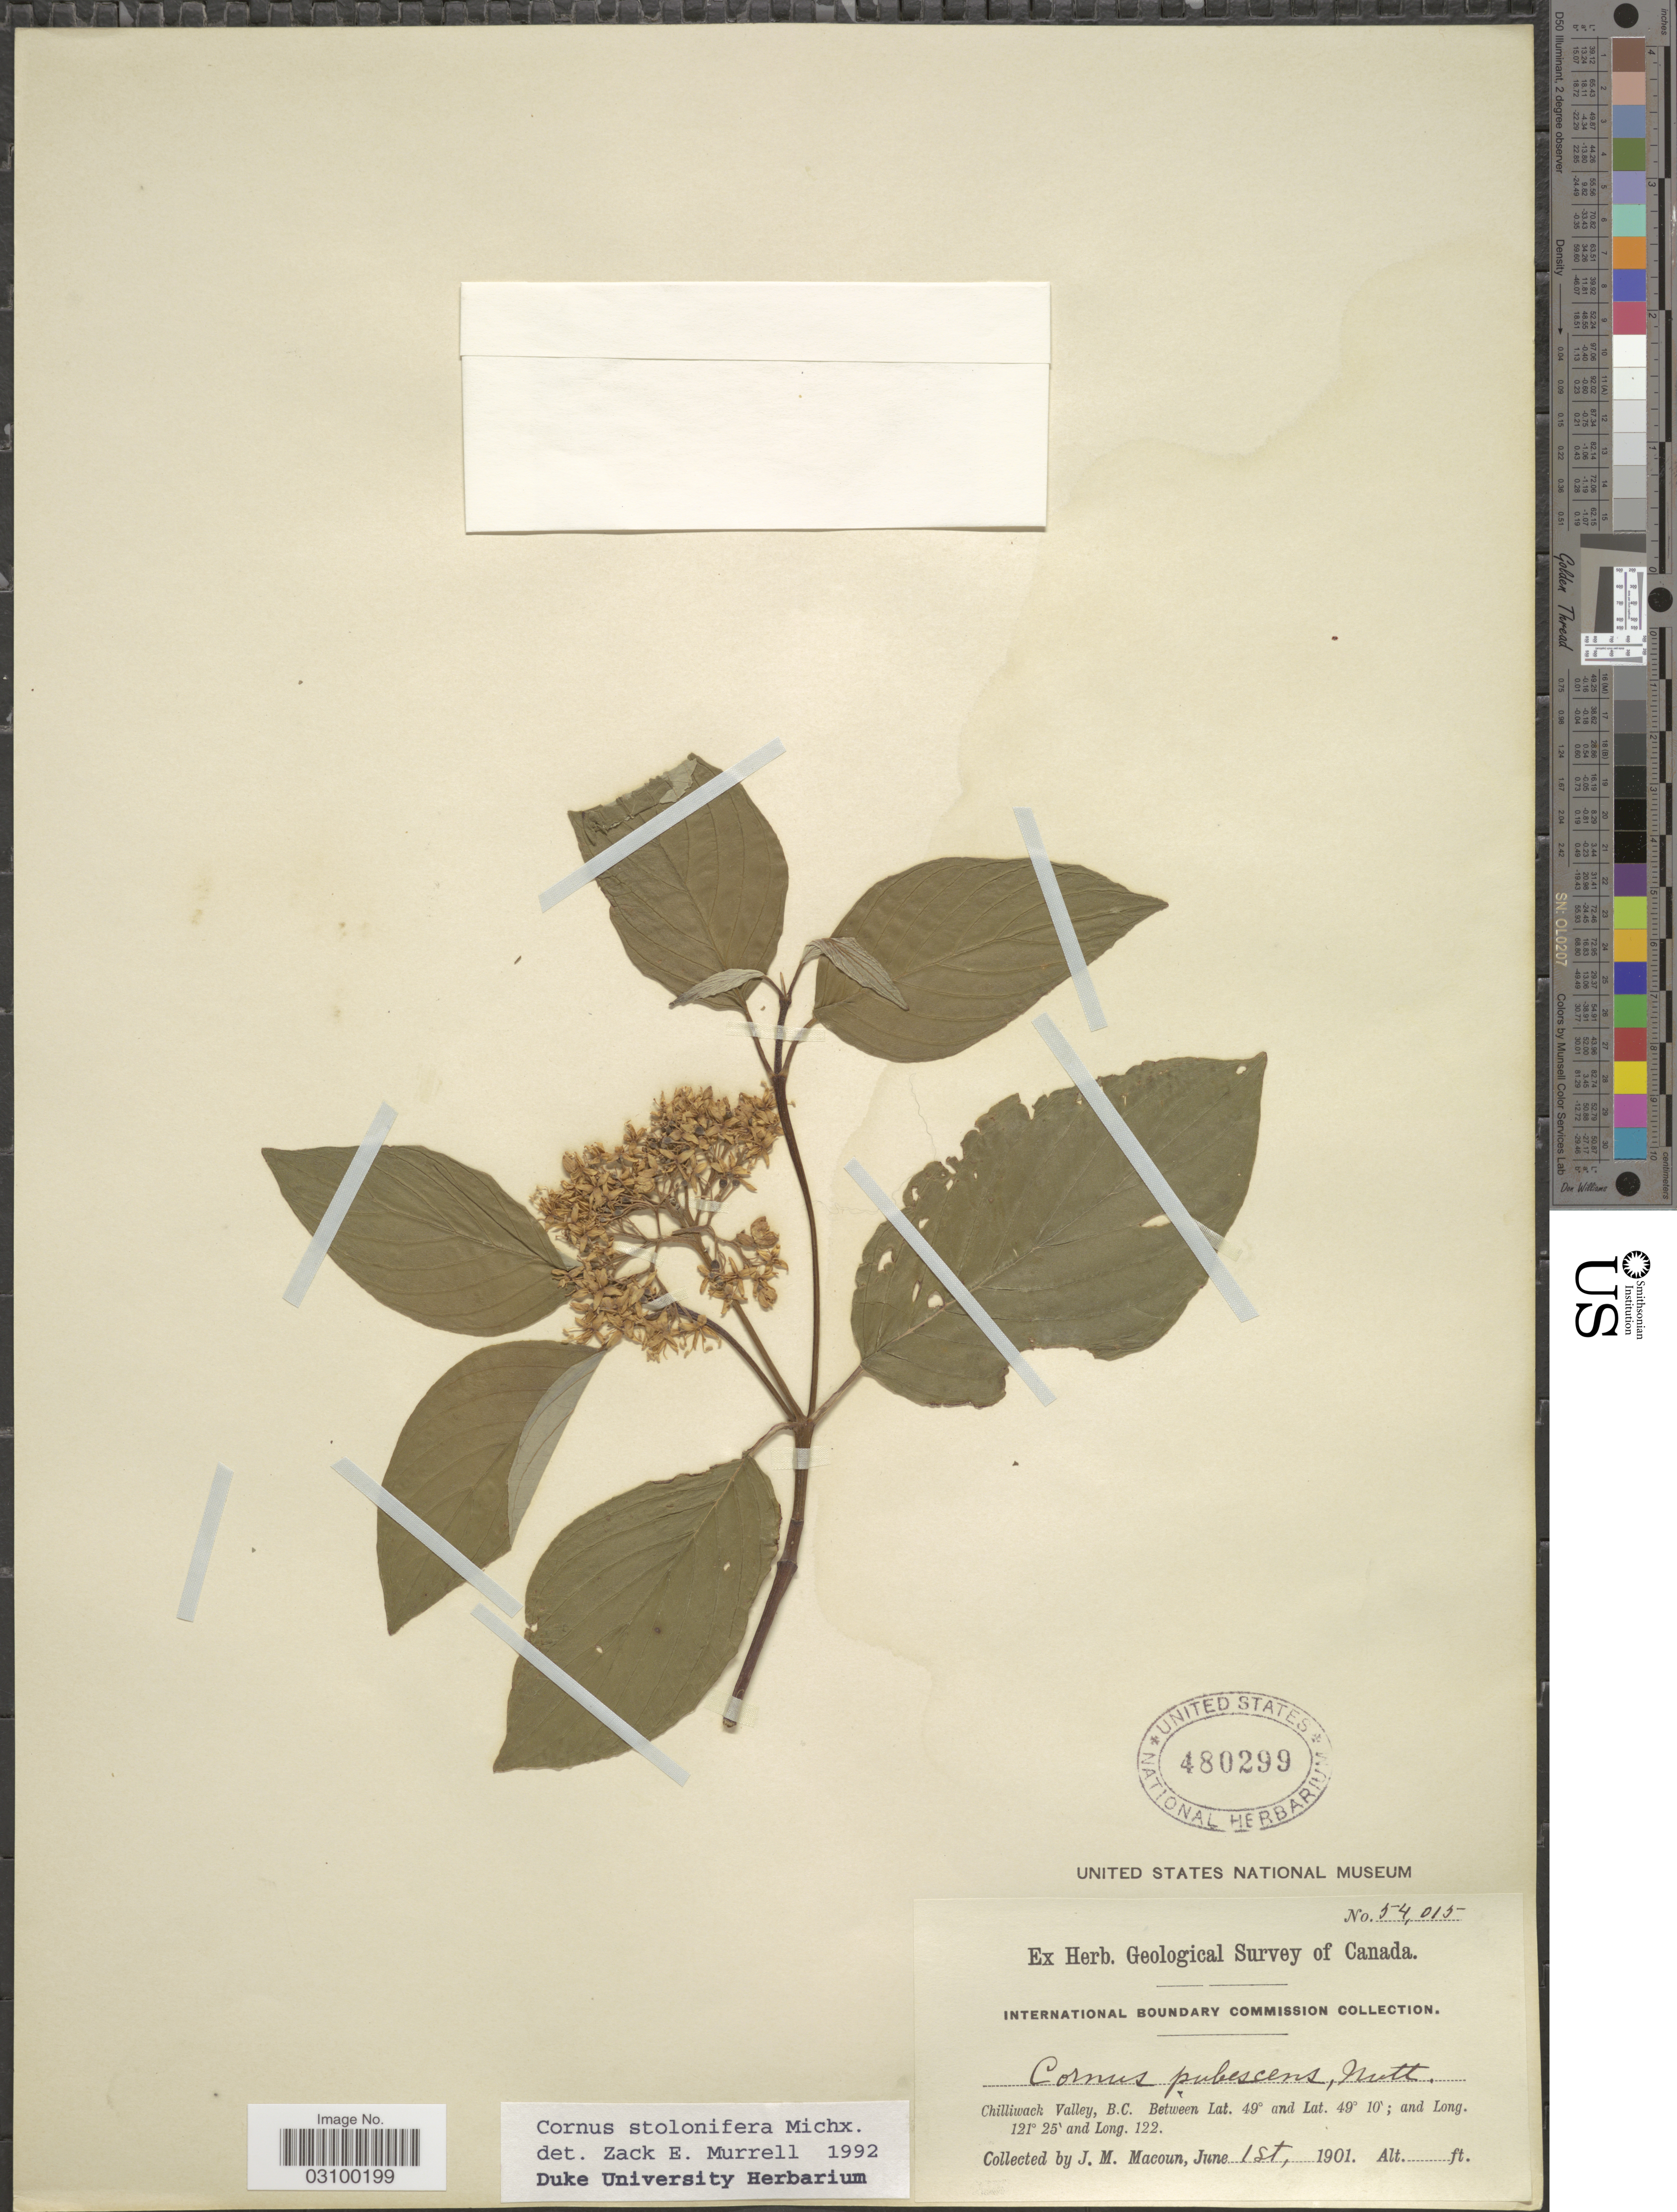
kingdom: Plantae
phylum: Tracheophyta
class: Magnoliopsida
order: Cornales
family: Cornaceae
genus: Cornus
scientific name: Cornus sericea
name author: L.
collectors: J. M. Macoun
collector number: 54015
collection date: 1901-06-01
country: Canada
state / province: British Columbia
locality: Chilliwack Valley, B. C.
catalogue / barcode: US 480299